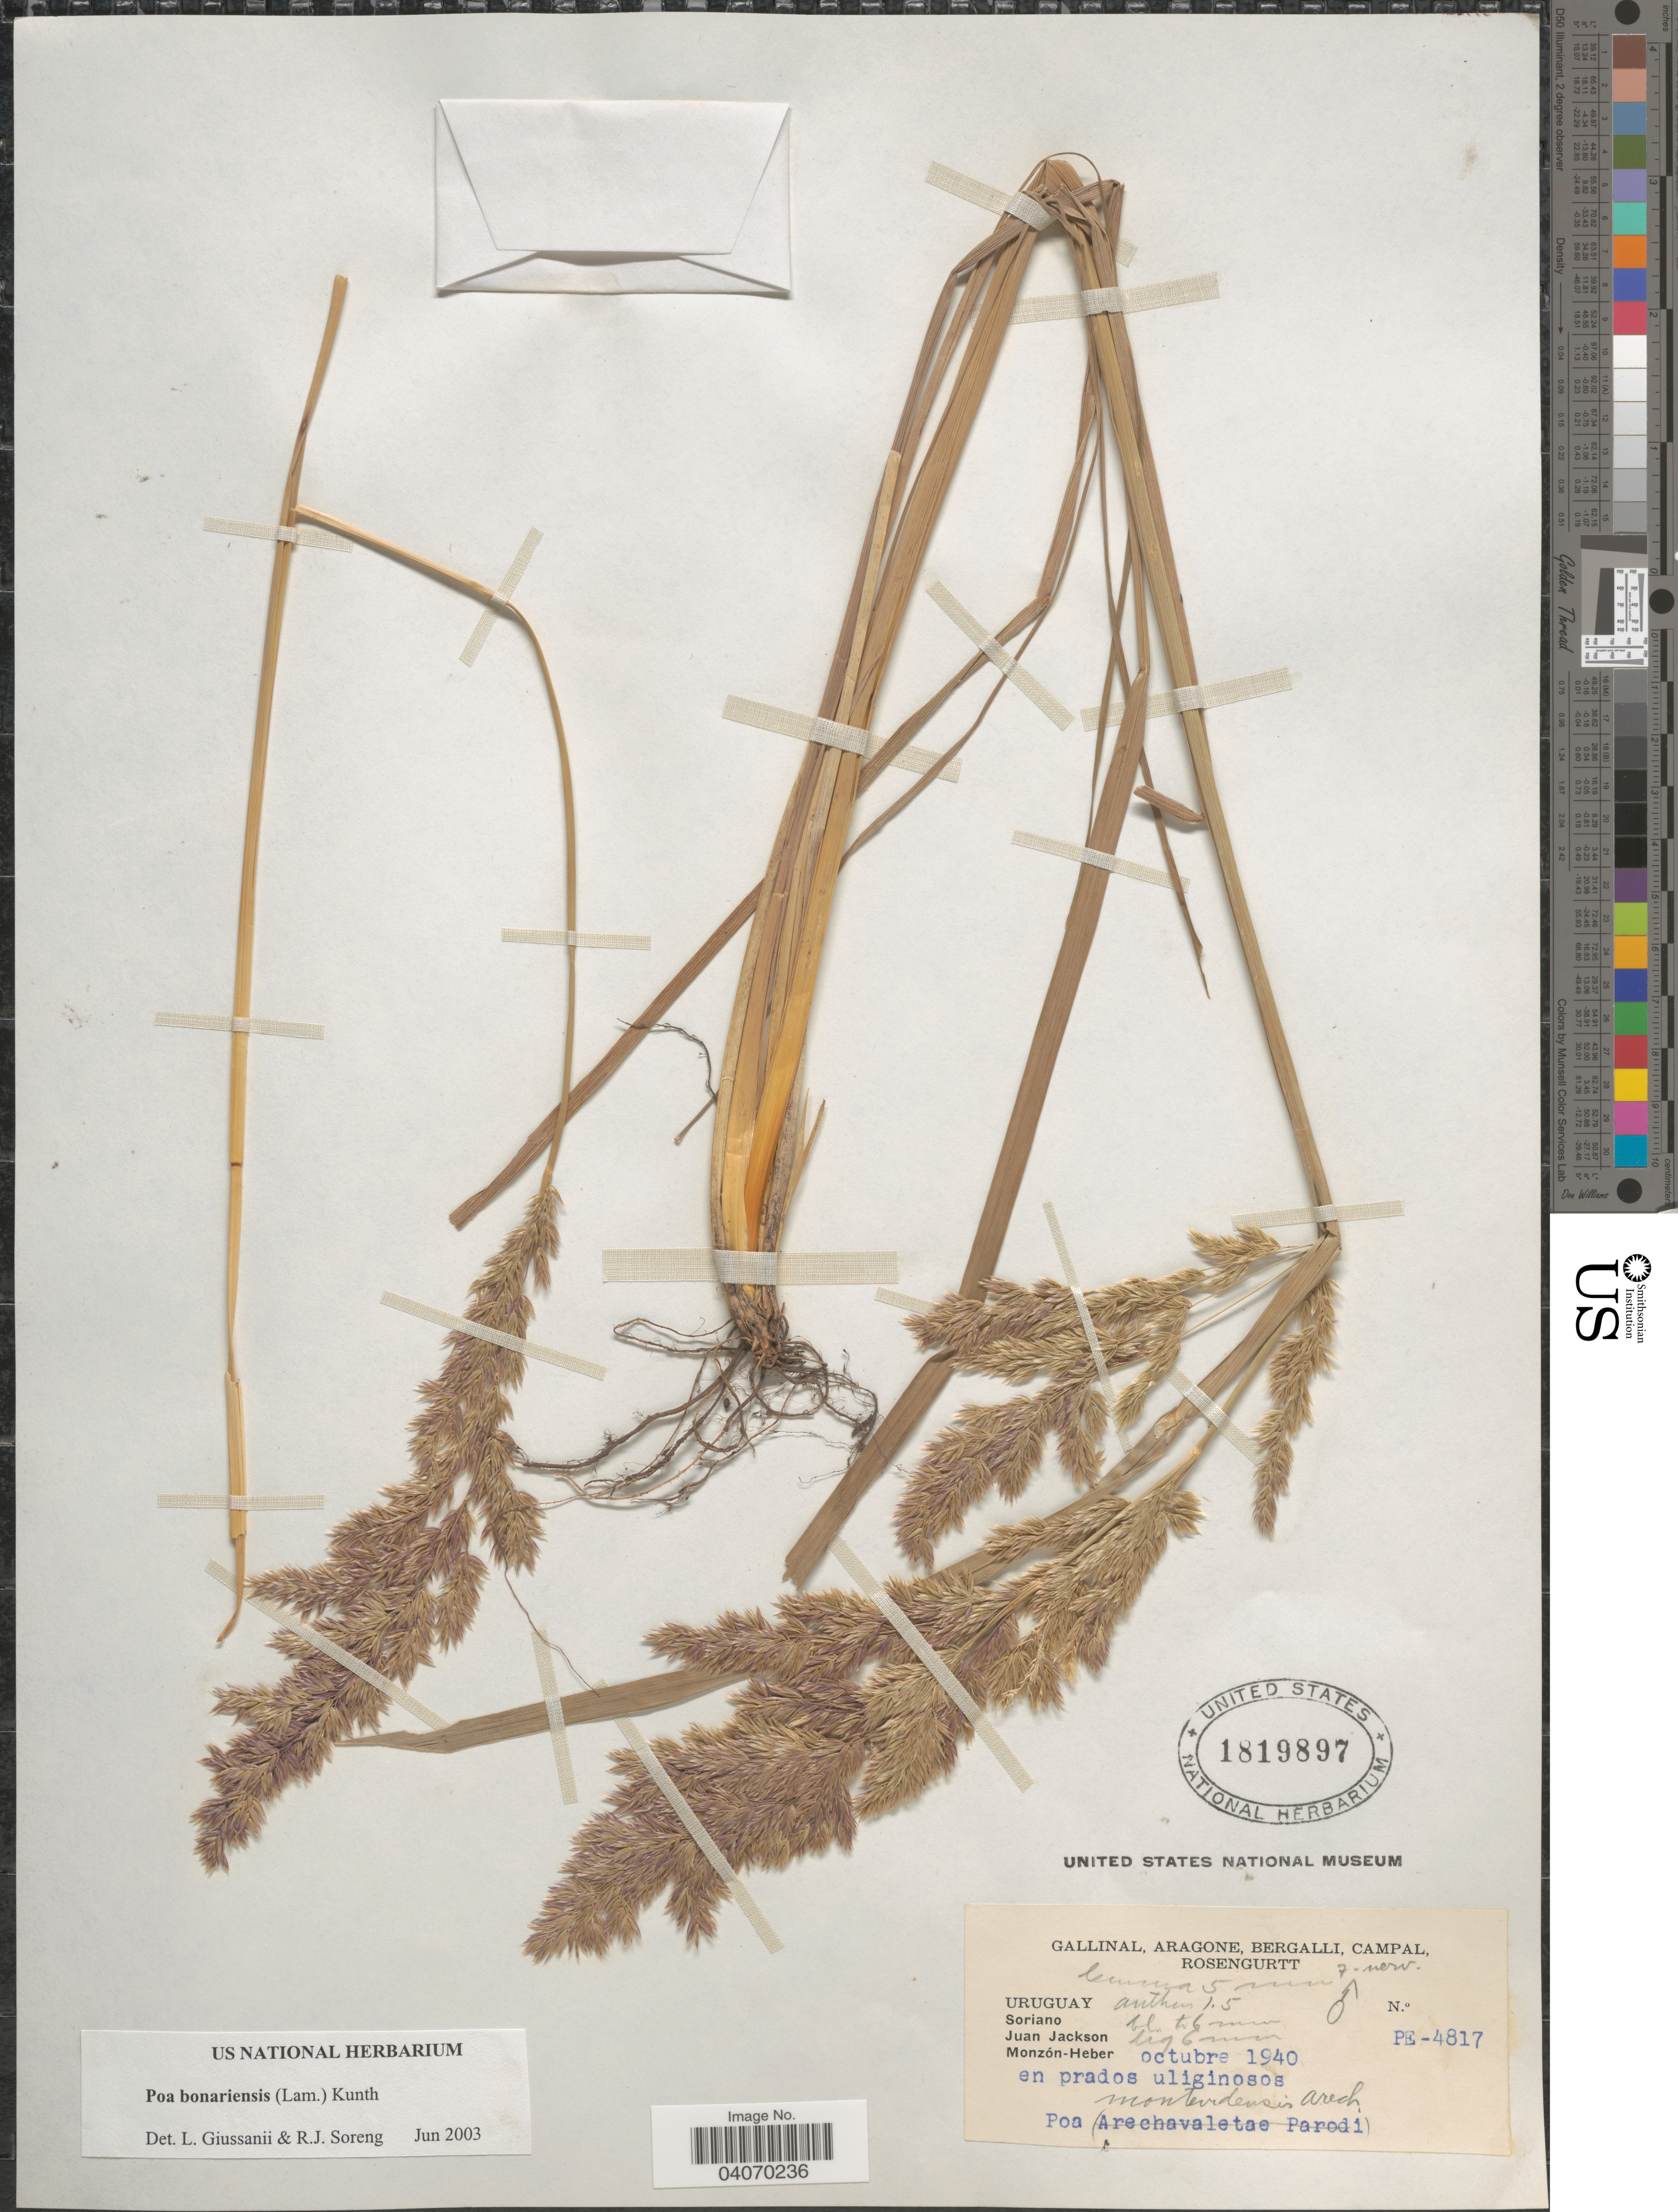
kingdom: Plantae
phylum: Tracheophyta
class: Liliopsida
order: Poales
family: Poaceae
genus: Poa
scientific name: Poa bonariensis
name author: (Lam.) Kunth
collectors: -. Gallinal, -- Aragone, -- Bergalli, -- Campal & Rosengurtt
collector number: PE-4817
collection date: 1940-10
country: Uruguay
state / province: Soriano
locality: Juan Jackson. Monzón-Heber. En prados uliginosos.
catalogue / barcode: US 1819897